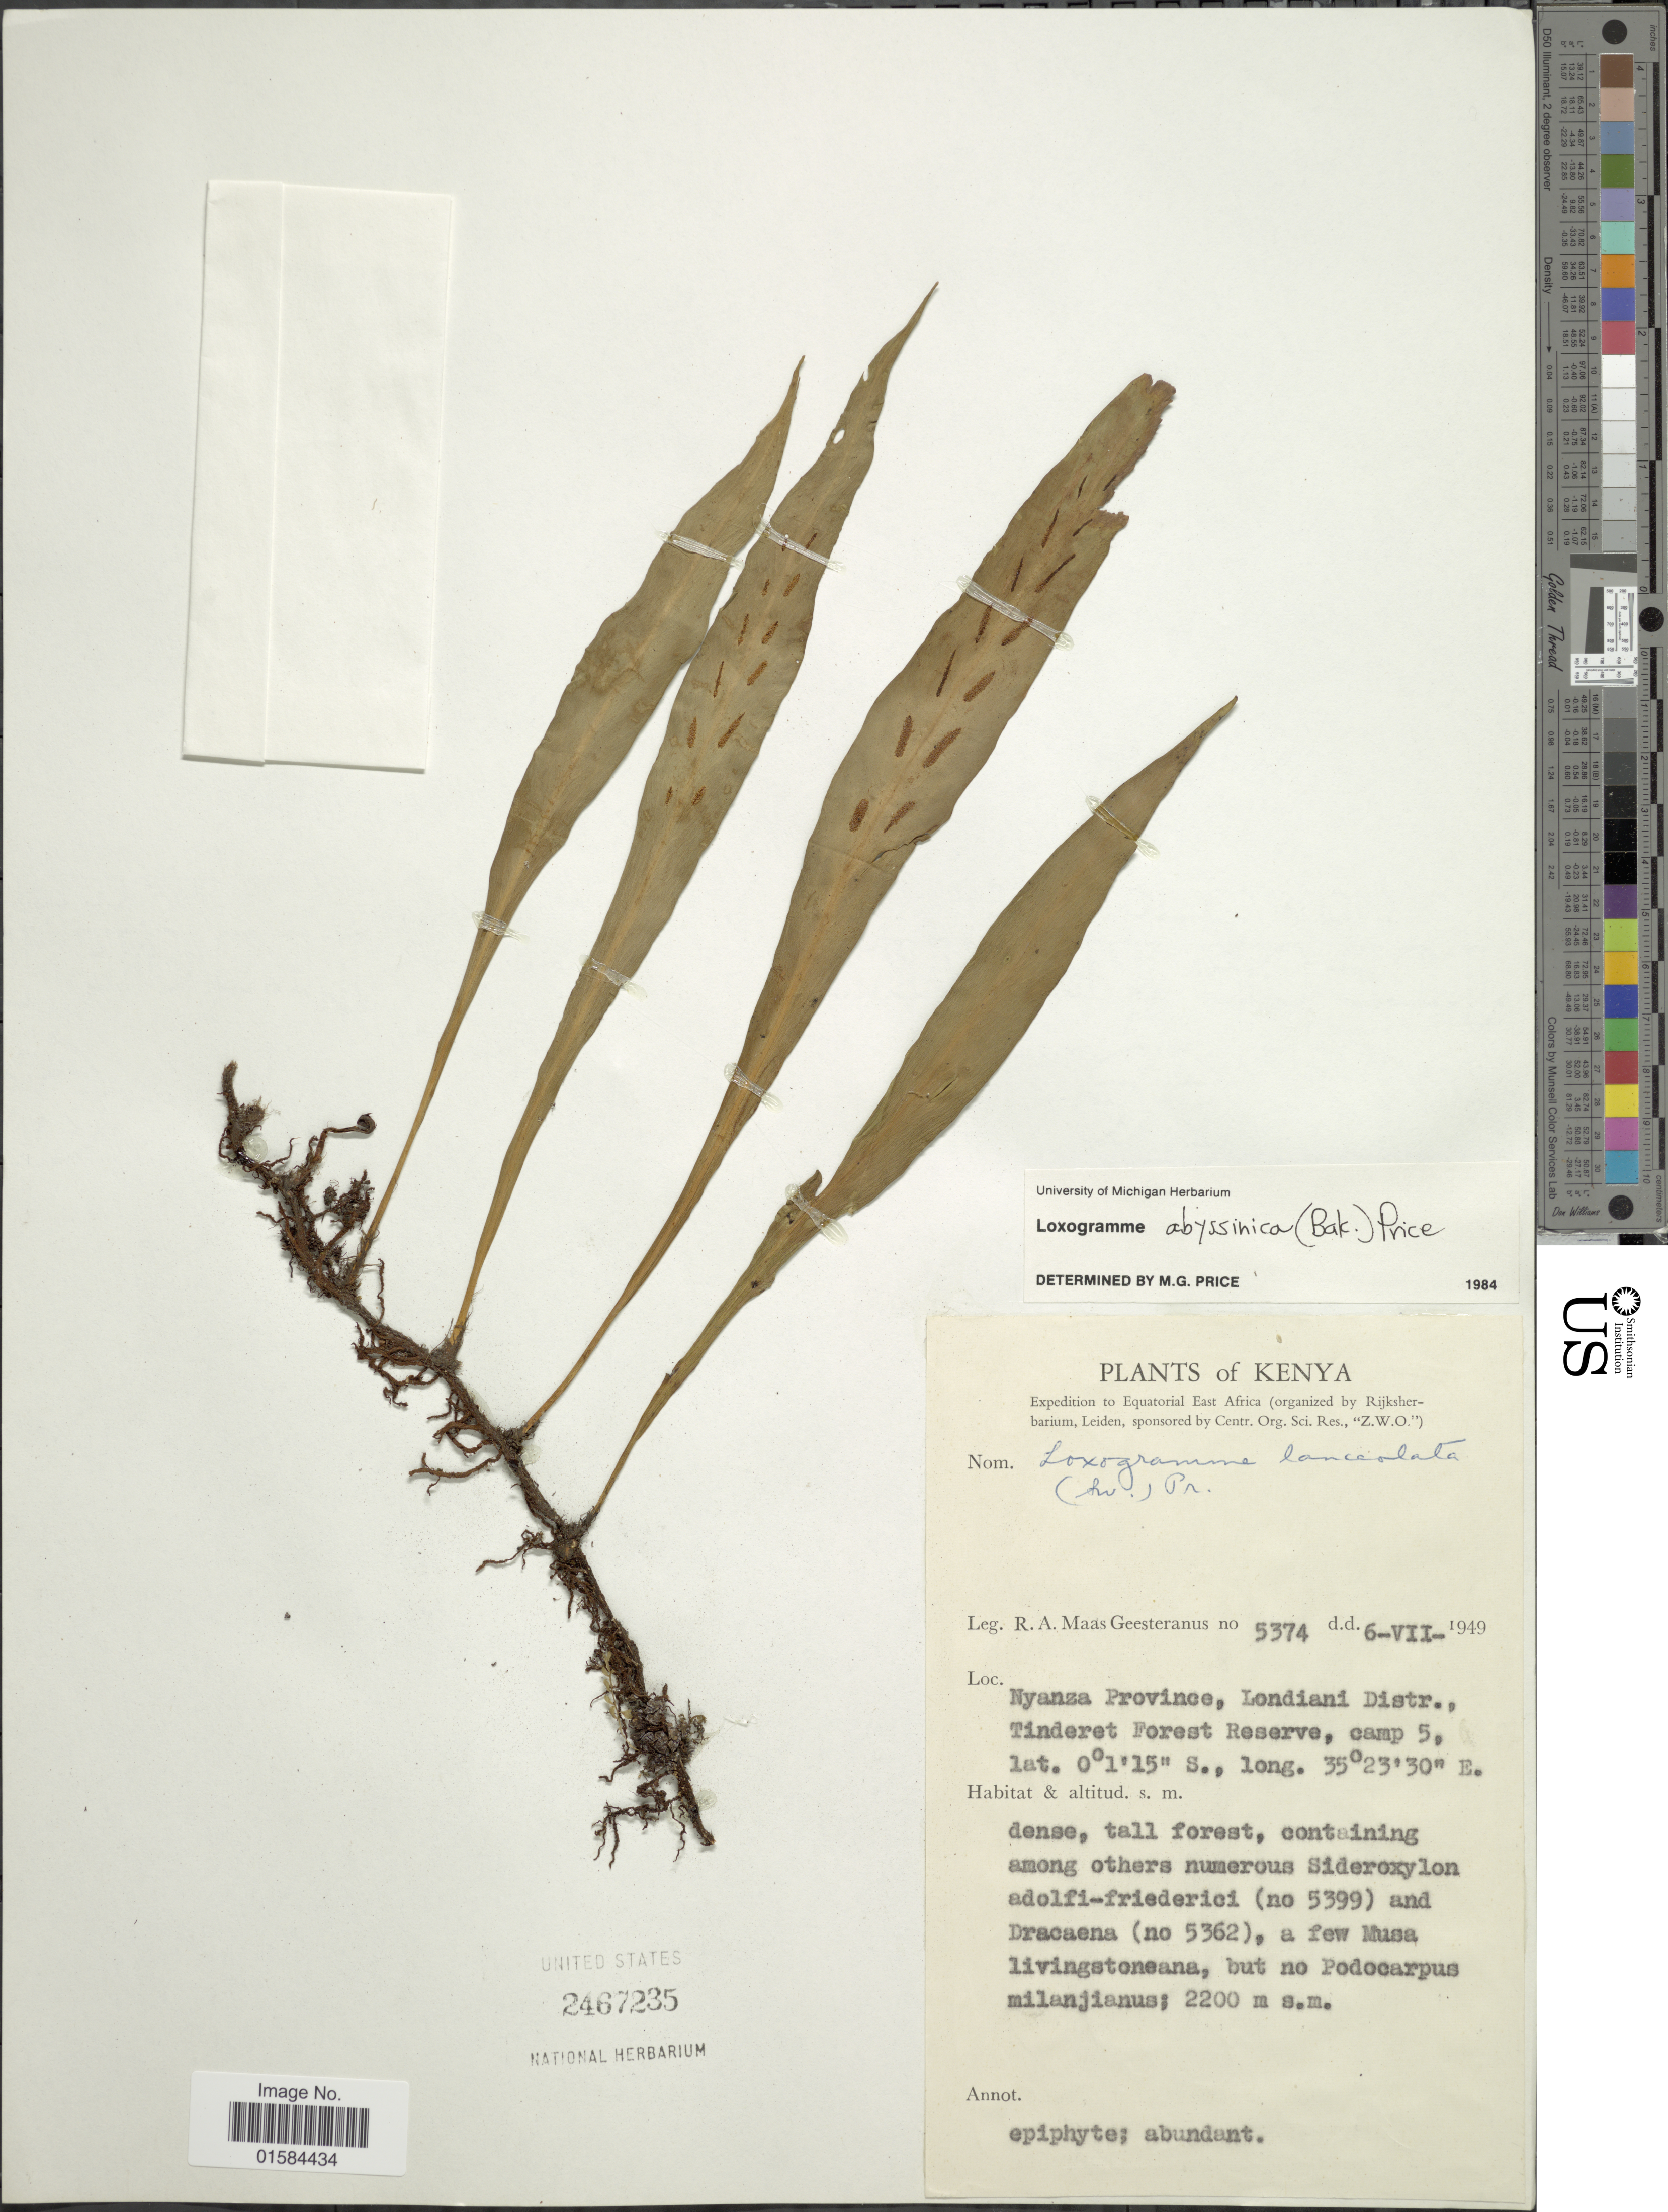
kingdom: Plantae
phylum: Tracheophyta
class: Polypodiopsida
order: Polypodiales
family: Polypodiaceae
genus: Loxogramme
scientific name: Loxogramme abyssinica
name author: (Baker) Price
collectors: R. A. Maas Geesteranus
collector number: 5374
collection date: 1949-07-06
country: Kenya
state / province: Kericho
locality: Nyanza Province, Londiani Distr., Tinderet Forest Reserve, camp 5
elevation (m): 2200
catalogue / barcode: US 2467235